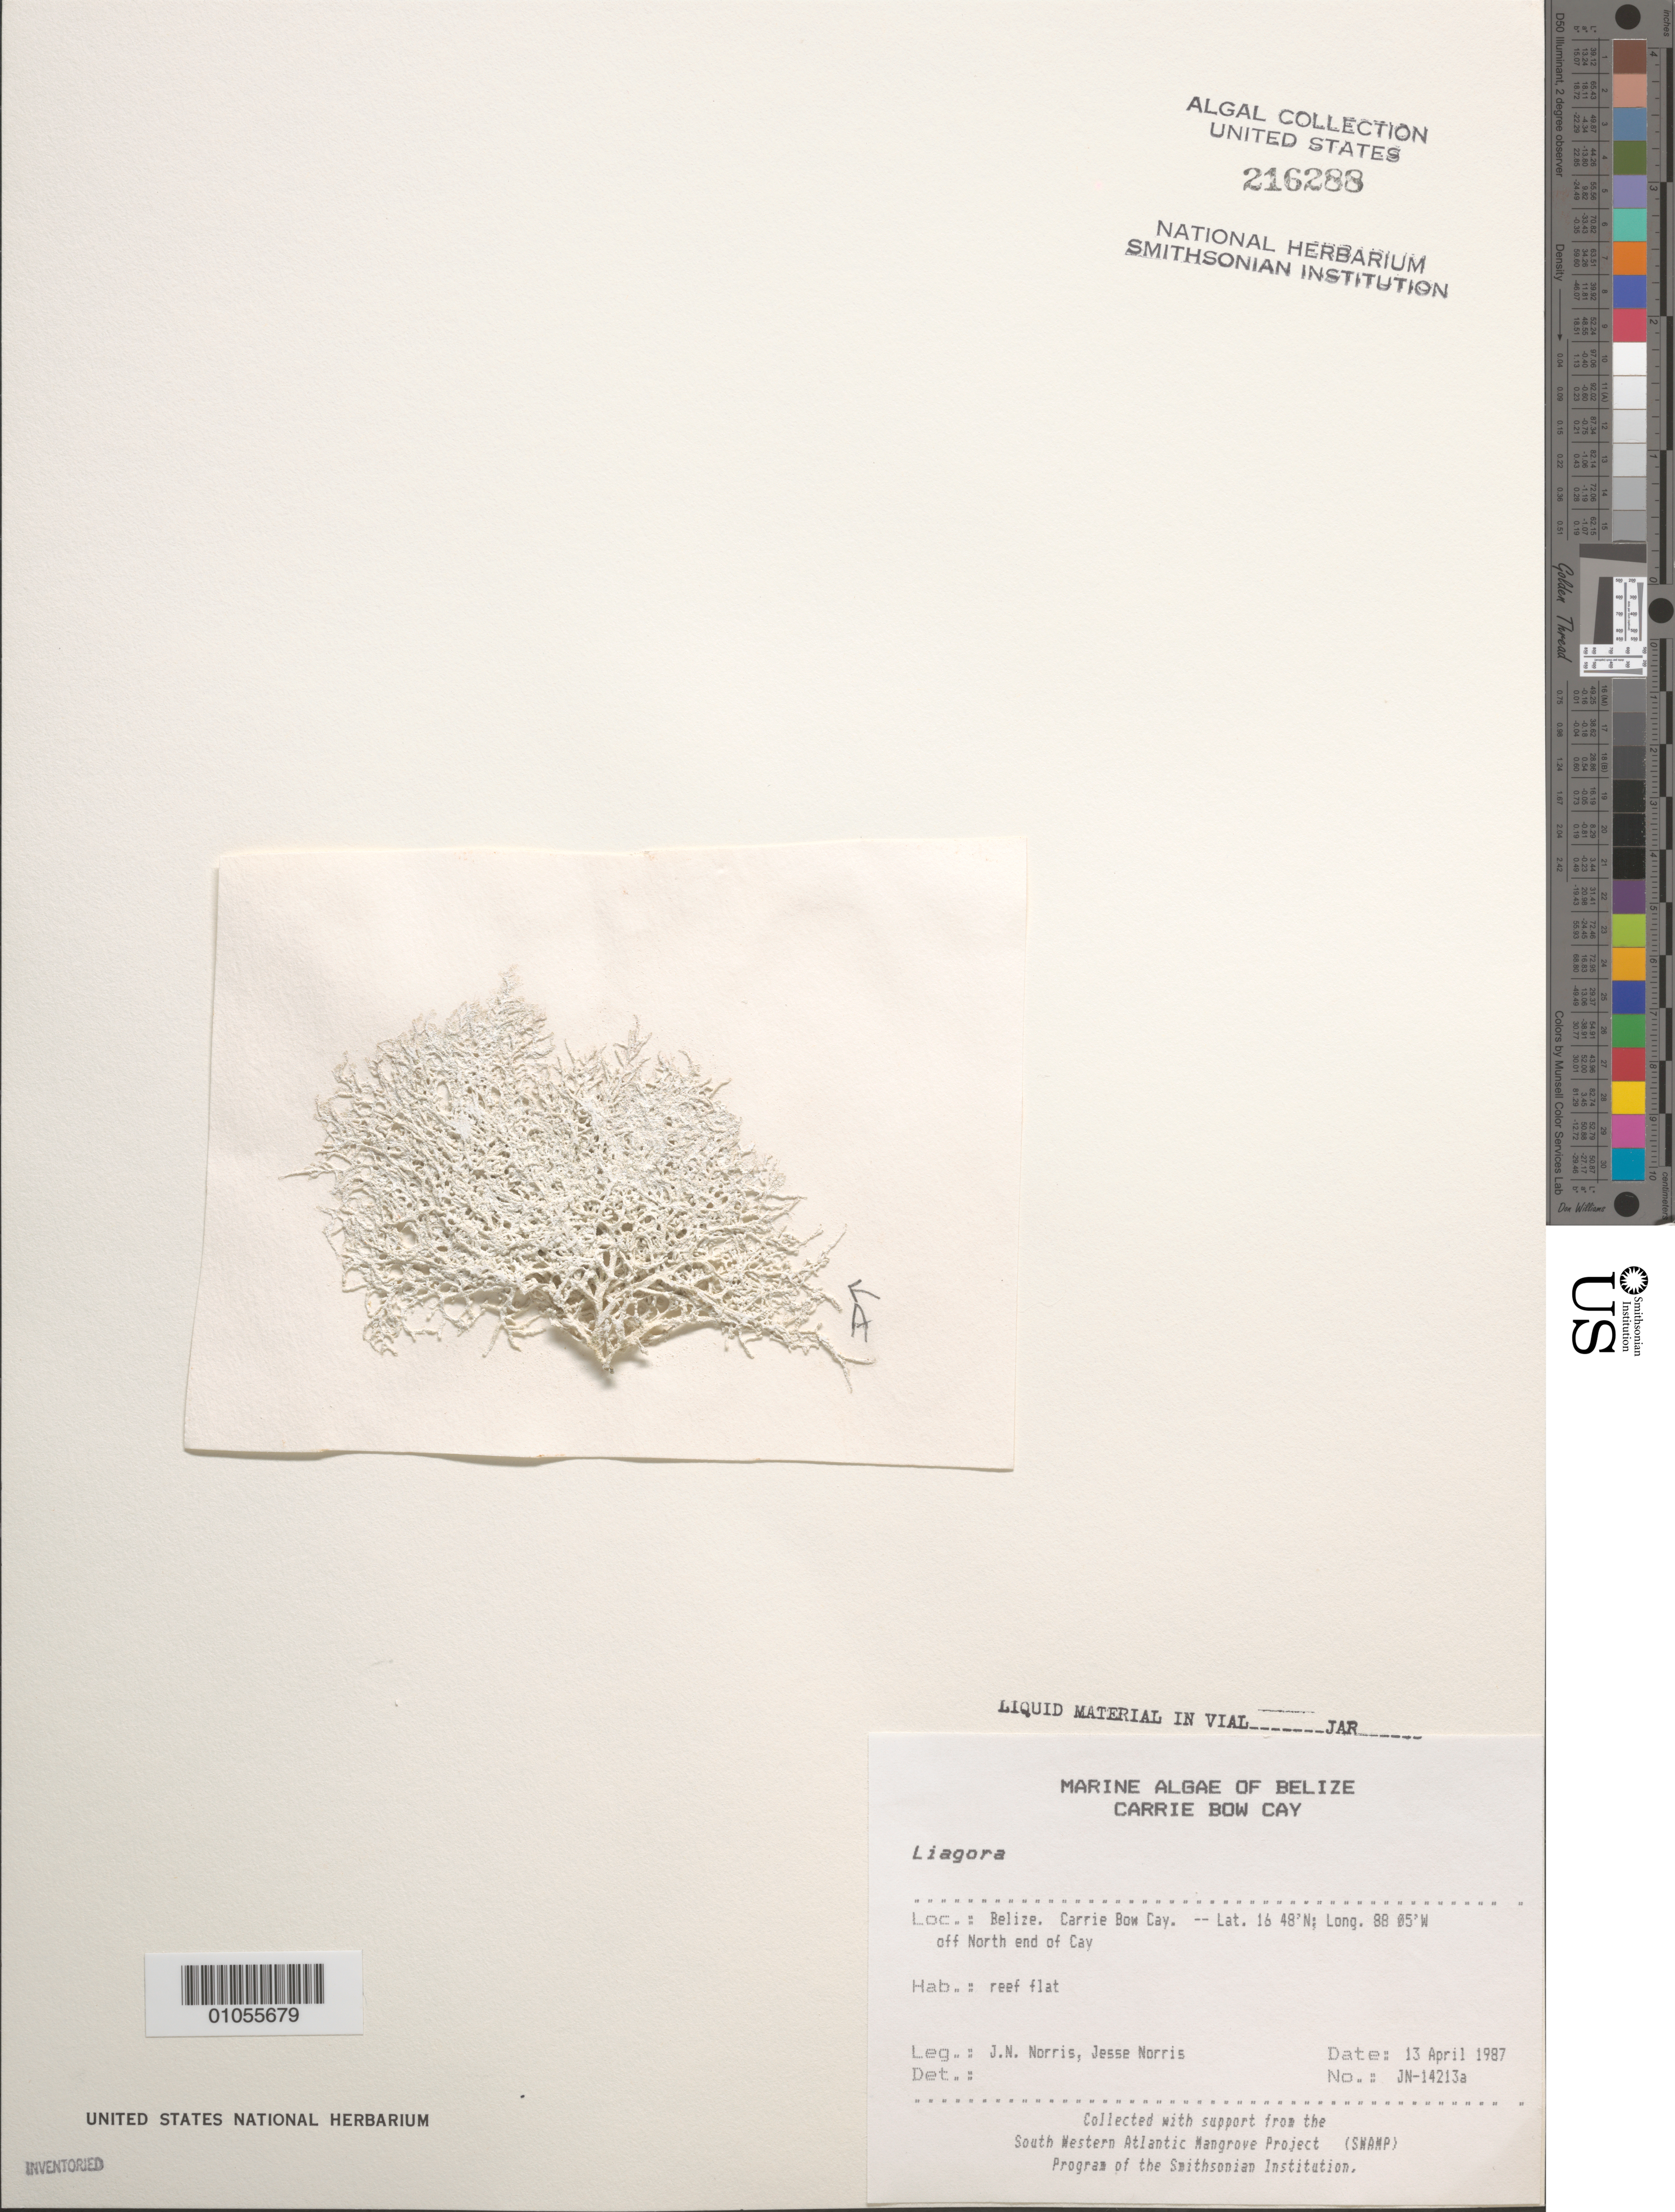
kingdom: Plantae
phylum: Rhodophyta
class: Florideophyceae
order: Nemaliales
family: Liagoraceae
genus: Liagora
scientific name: Liagora sp.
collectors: J. N. Norris & J. A. Norris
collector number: JN-14213A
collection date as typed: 13 Apr 1987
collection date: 1987-04-13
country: Belize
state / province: Stann Creek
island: Carrie Bow Cay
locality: Off north end of the cay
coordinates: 16 48'N, 88 05'W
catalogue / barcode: US 216288